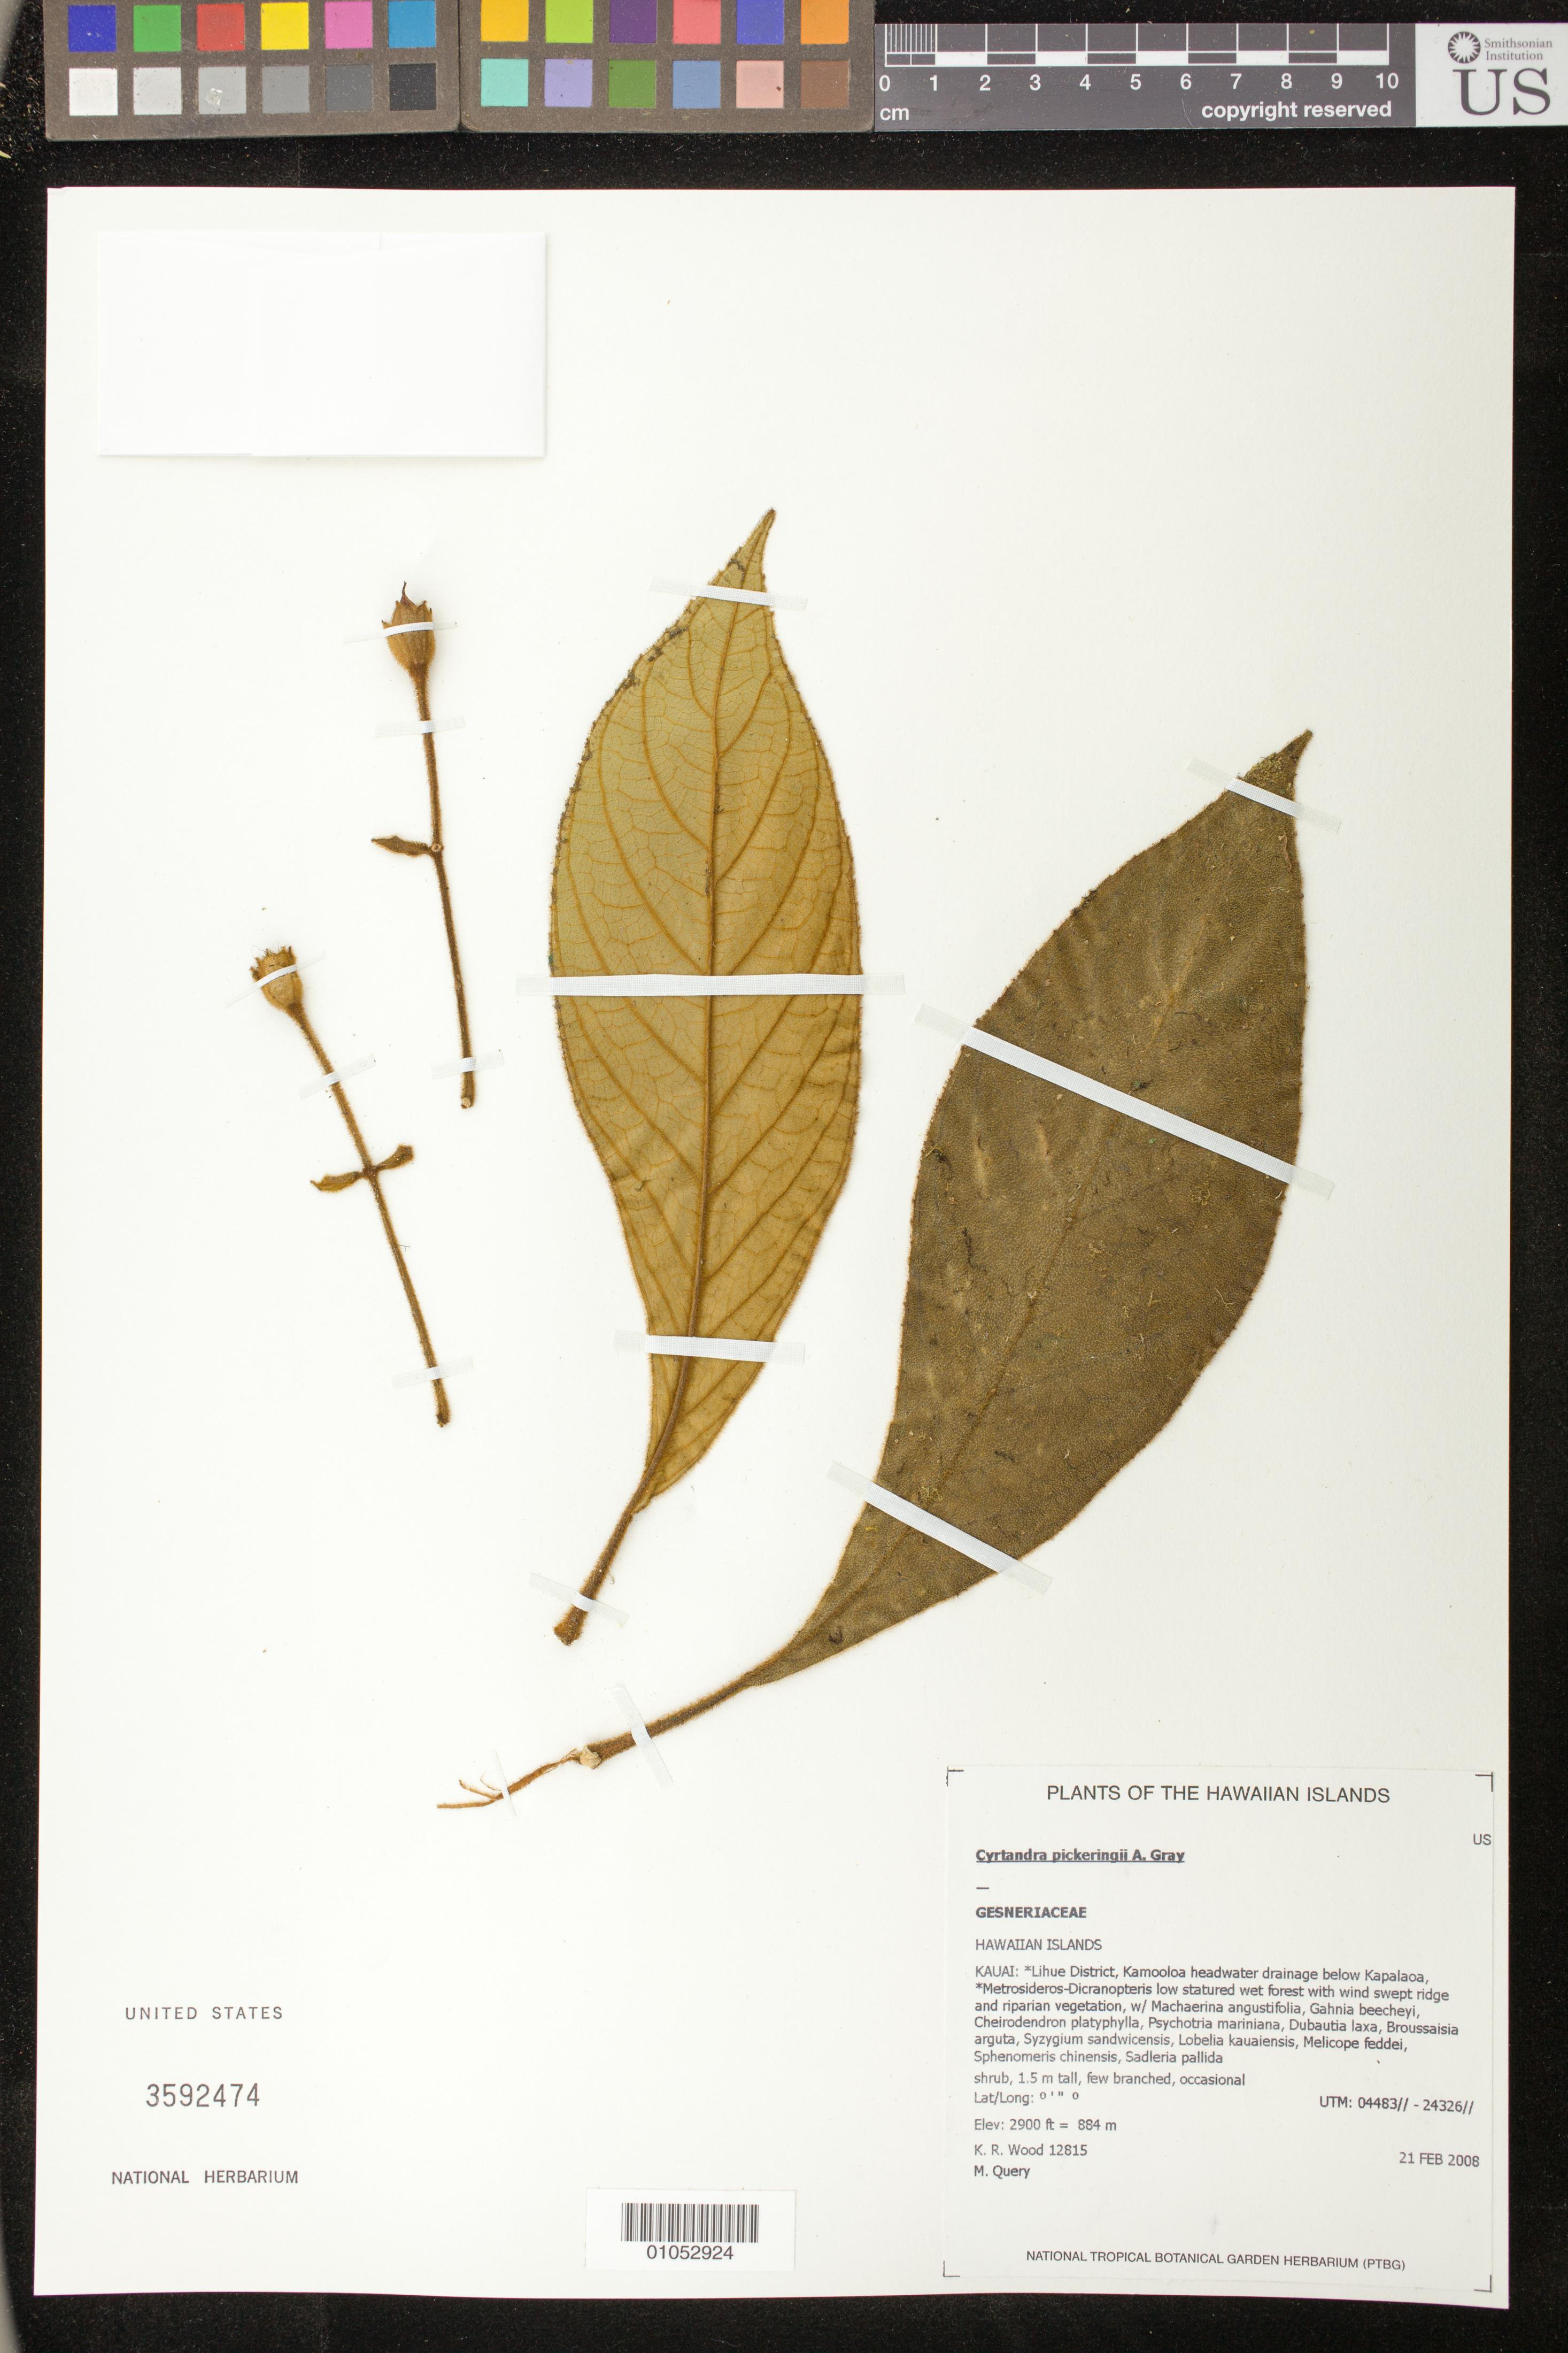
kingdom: Plantae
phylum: Tracheophyta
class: Magnoliopsida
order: Lamiales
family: Gesneriaceae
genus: Cyrtandra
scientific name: Cyrtandra pickeringii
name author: A. Gray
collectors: K. R. Wood & M. Query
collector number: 12815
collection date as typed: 21 Feb 2008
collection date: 2008-02-21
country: United States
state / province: Hawaii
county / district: Kauai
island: Kaua'i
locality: Lihue District, Kamooloa headwater drainage below Kapalaoa.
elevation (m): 884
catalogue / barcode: US 3592474